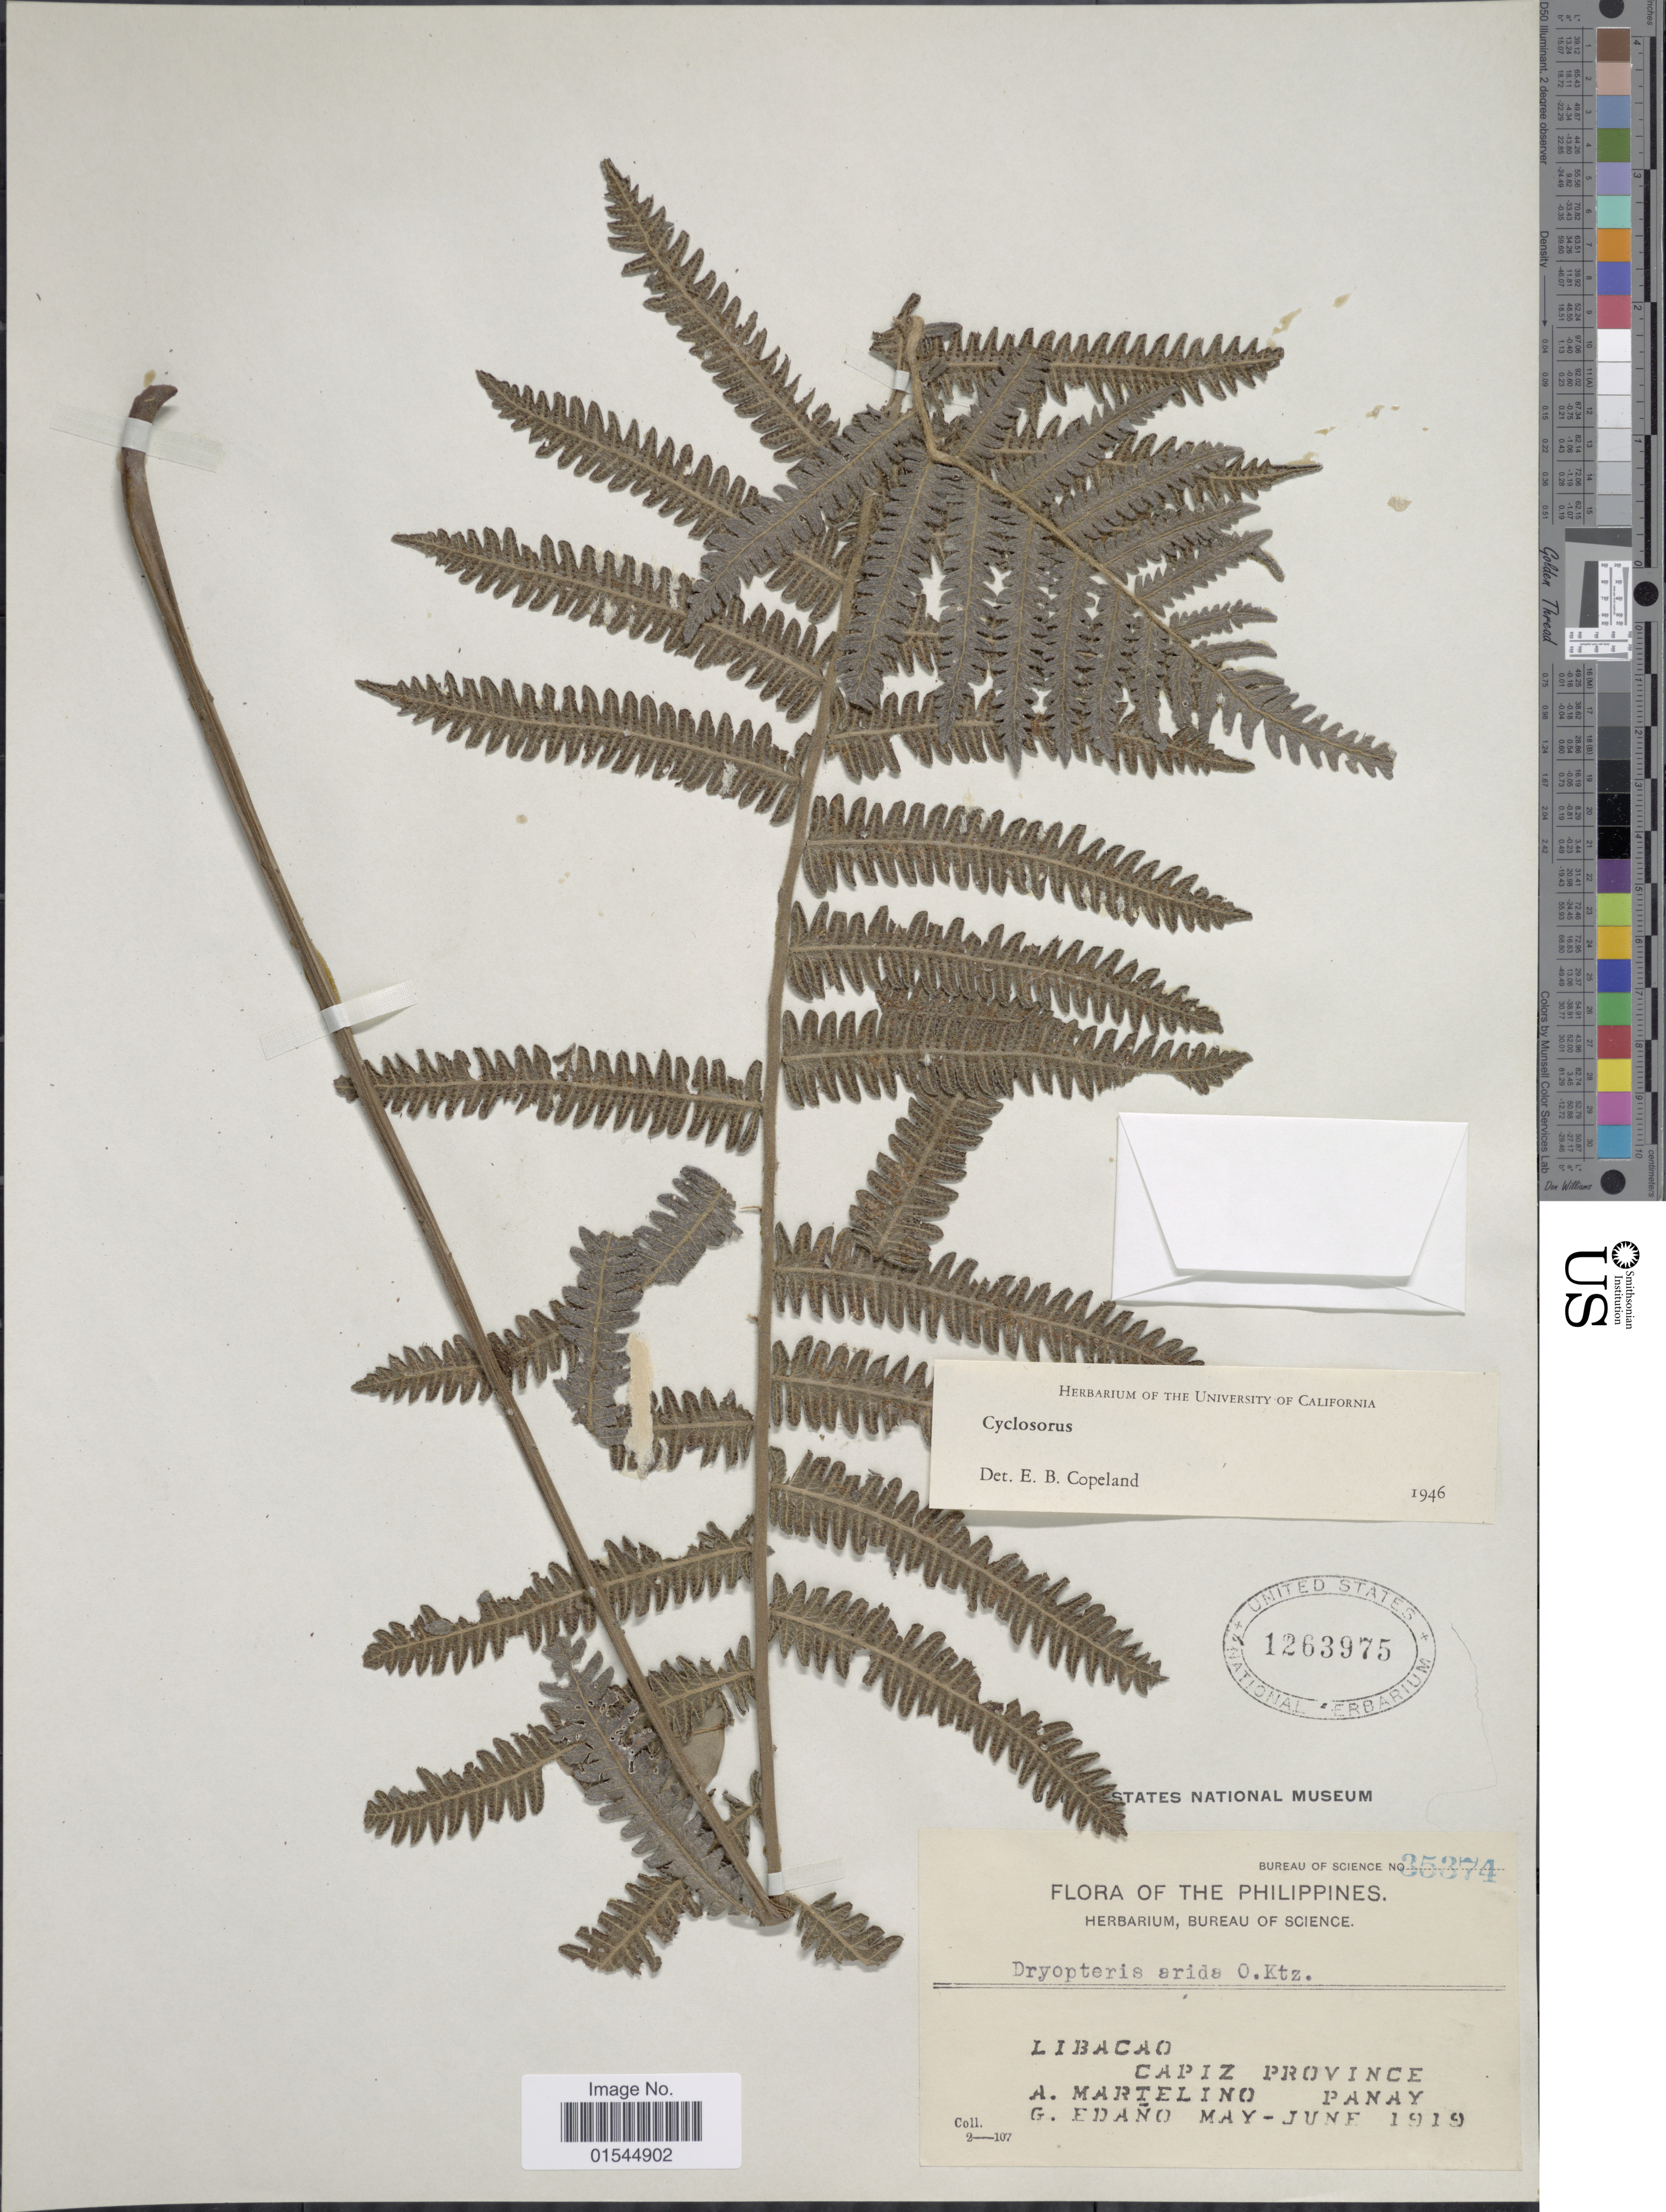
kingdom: Plantae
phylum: Tracheophyta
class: Polypodiopsida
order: Polypodiales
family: Thelypteridaceae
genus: Sphaerostephanos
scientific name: Sphaerostephanos heterocarpus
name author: (Blume) Holttum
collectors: A. Martelino & G. Edaño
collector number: Bureau of Science 35374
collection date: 1919-05/1919-06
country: Philippines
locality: Libacao, Capiz Province, Panay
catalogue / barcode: US 1263975